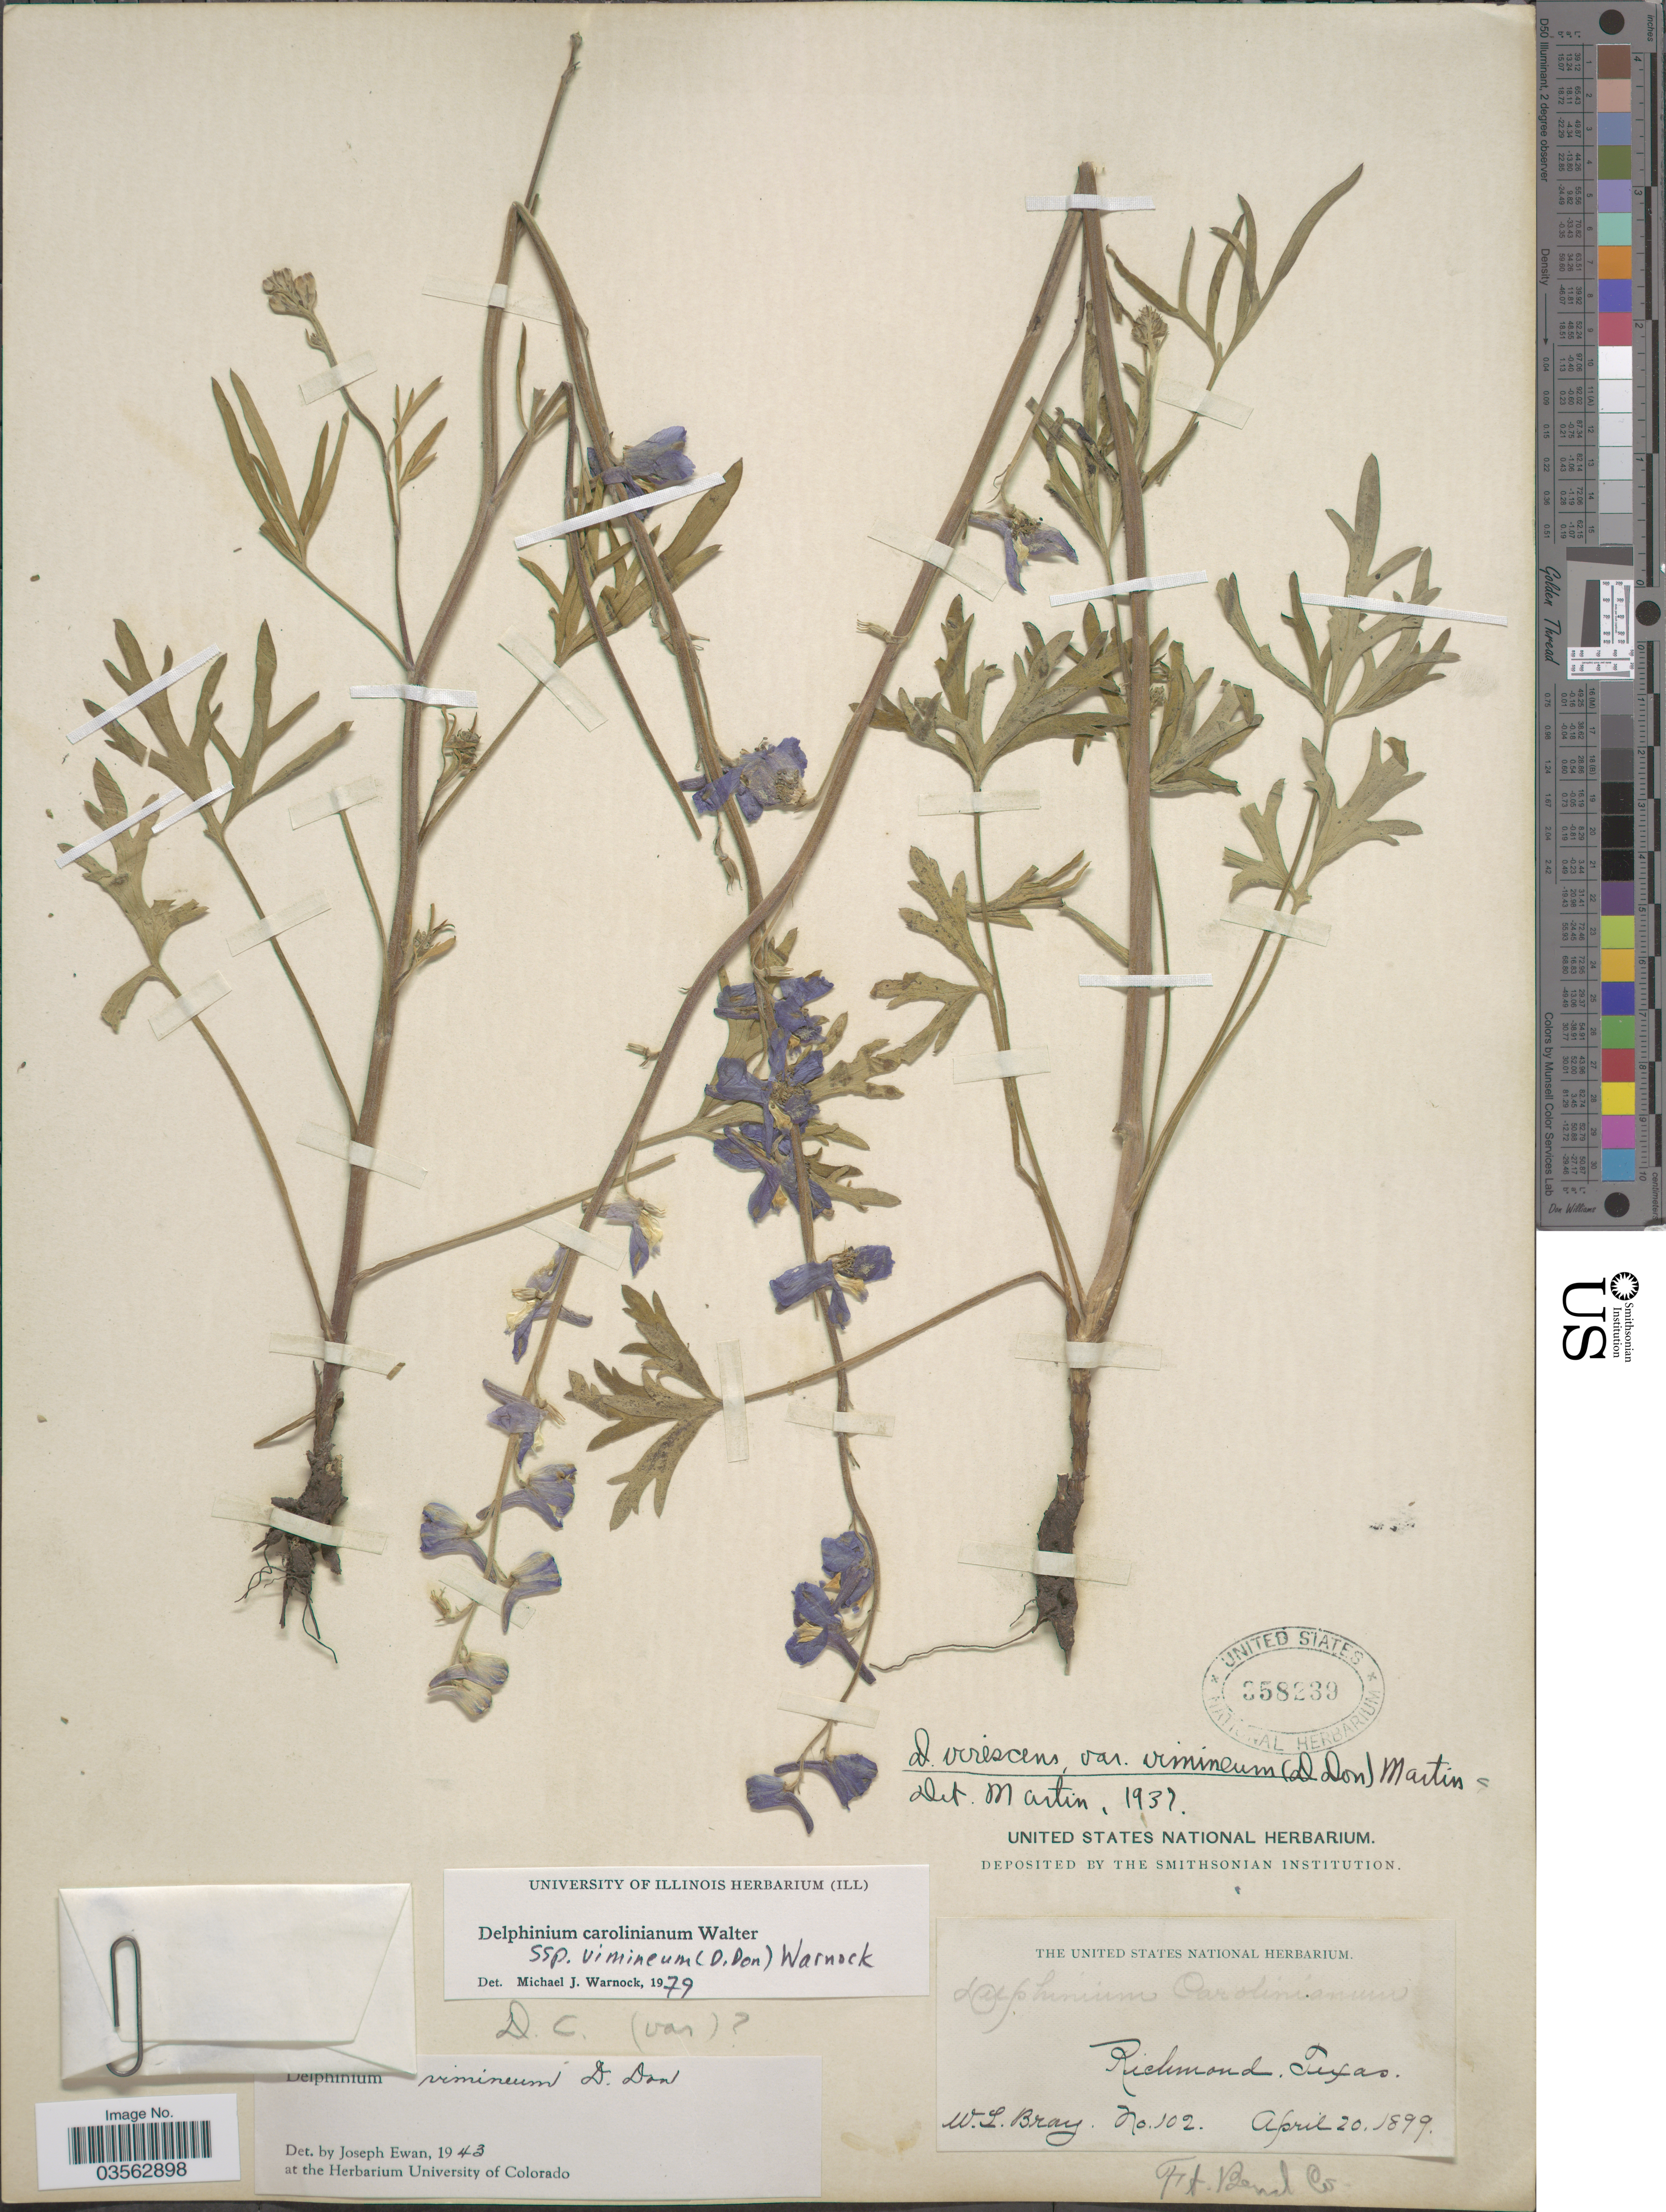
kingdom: Plantae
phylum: Tracheophyta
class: Magnoliopsida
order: Ranunculales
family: Ranunculaceae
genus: Delphinium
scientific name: Delphinium carolinianum subsp. vimineum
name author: Walter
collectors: W. L. Bray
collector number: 102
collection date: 1899-04-20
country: United States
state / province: Texas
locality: Richmond. Ft. Bend Co.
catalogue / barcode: US 358239